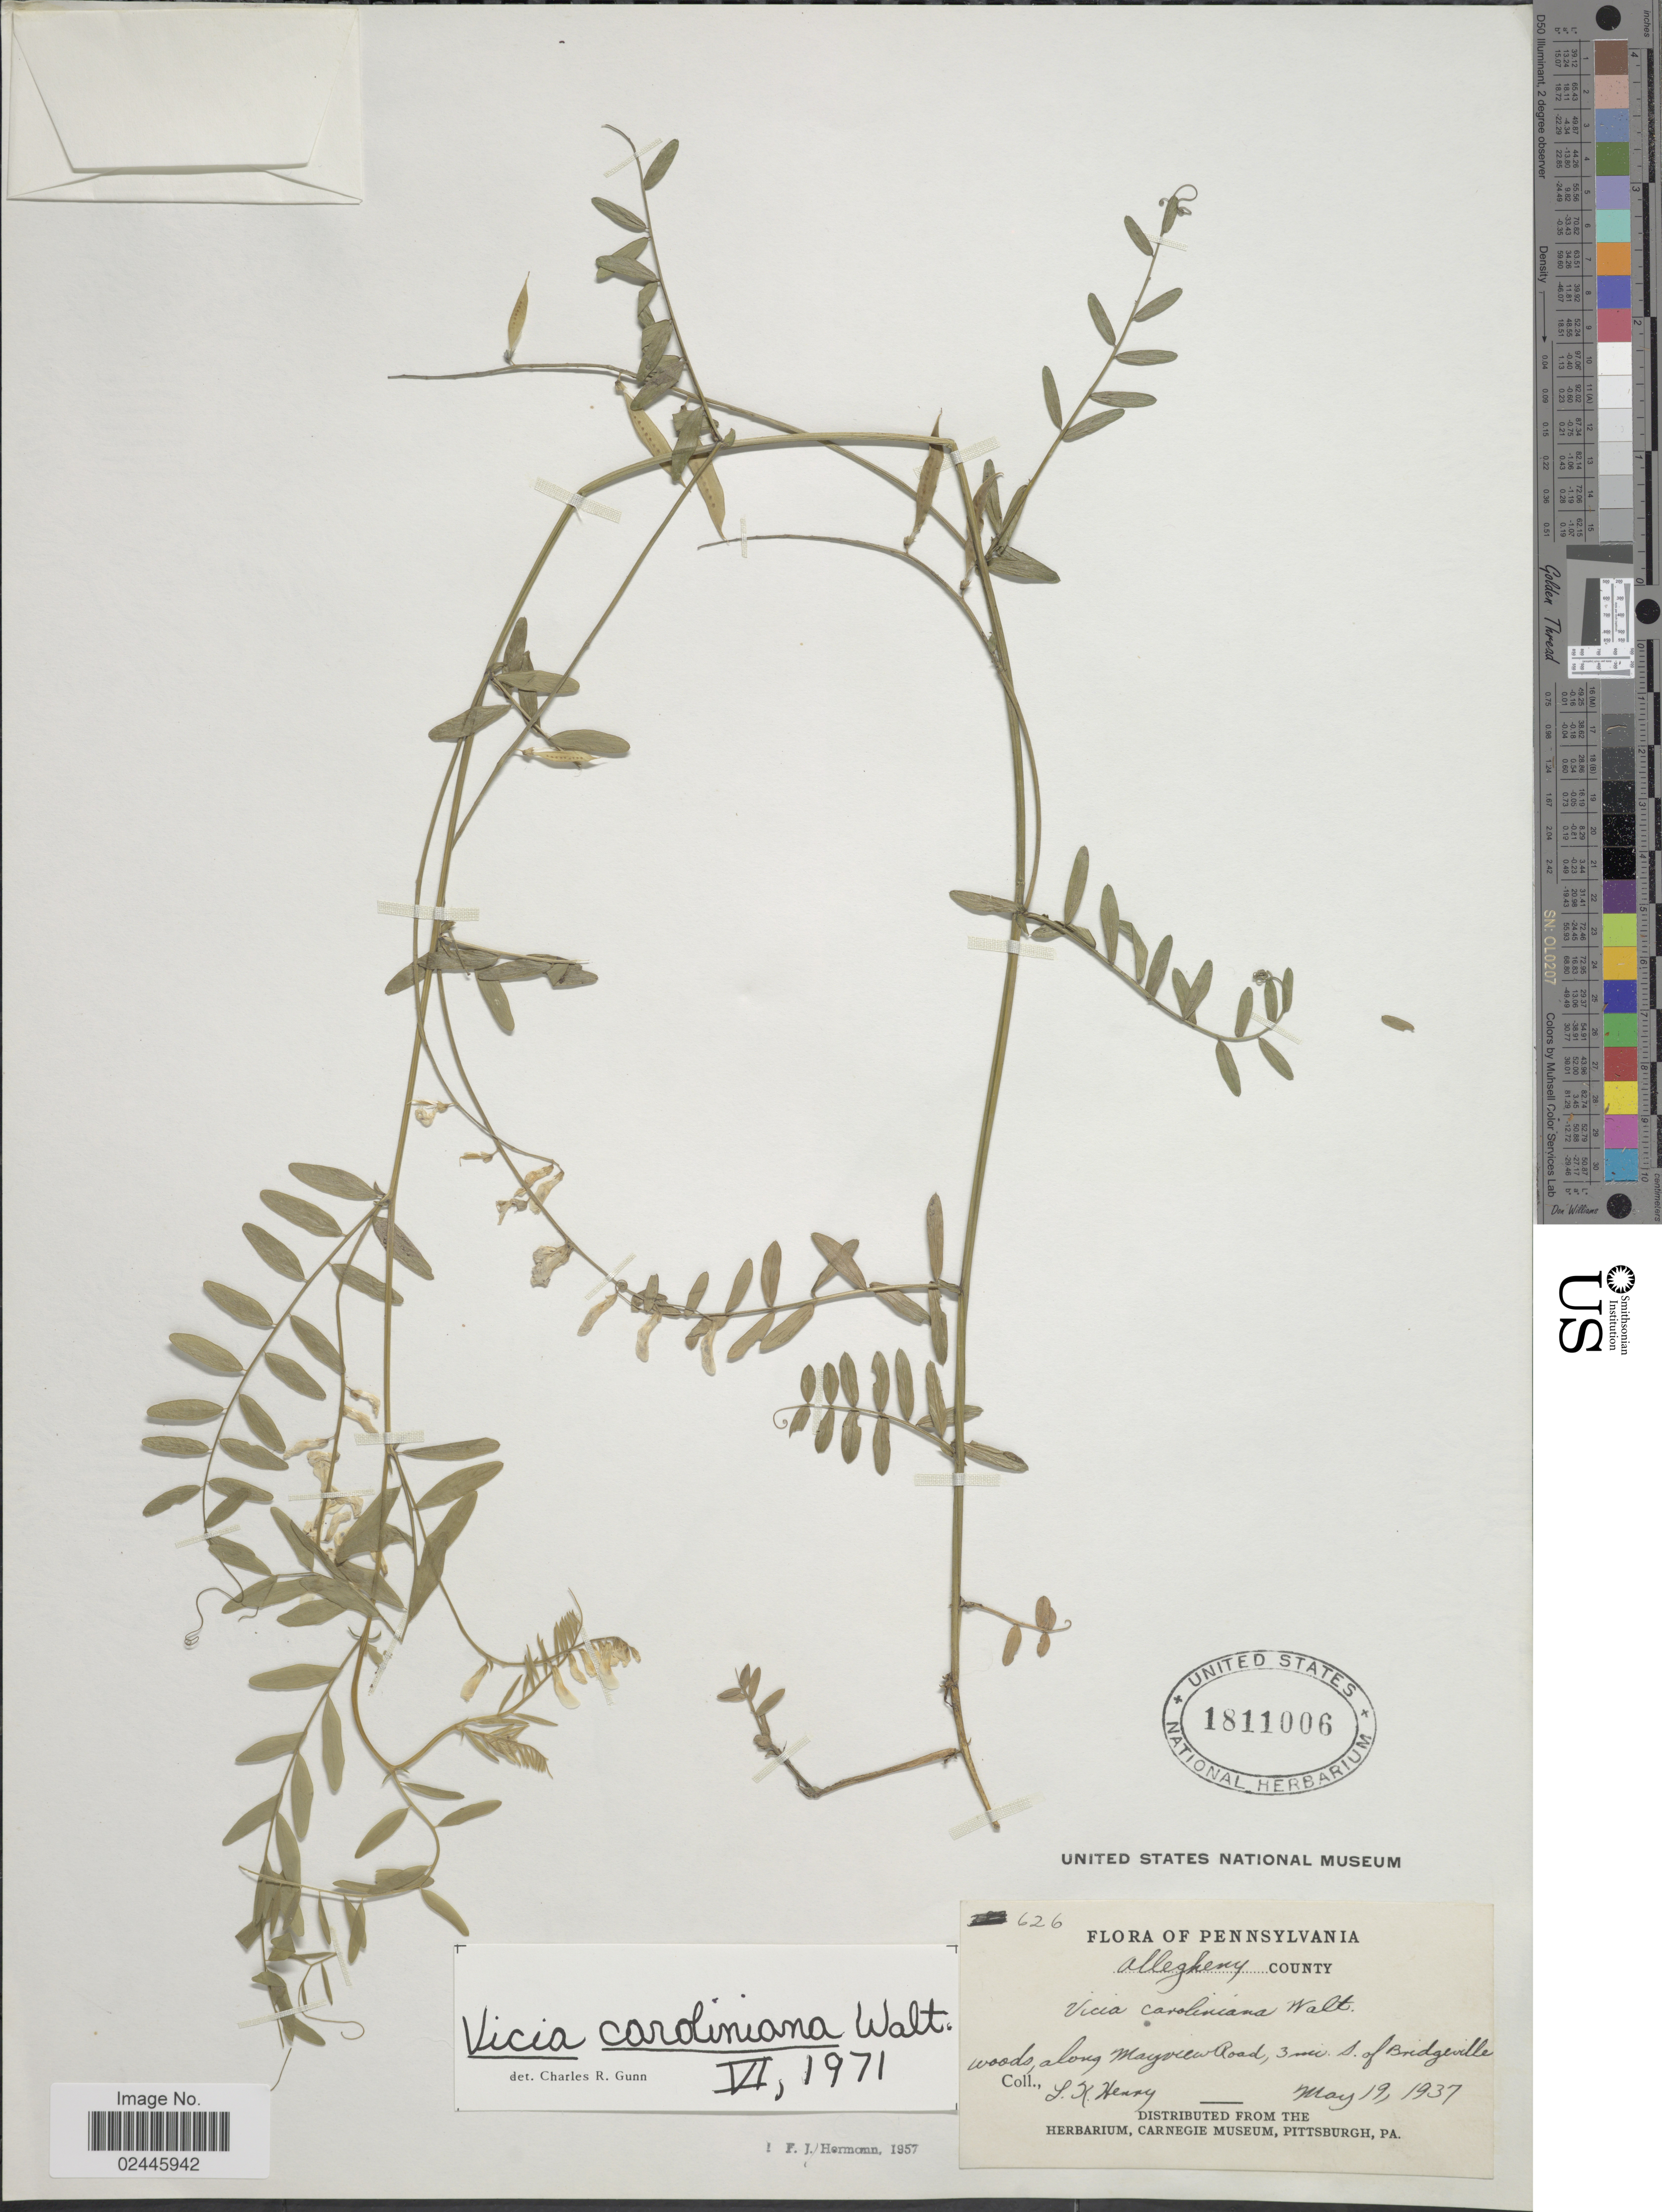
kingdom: Plantae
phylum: Tracheophyta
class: Magnoliopsida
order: Fabales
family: Fabaceae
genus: Vicia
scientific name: Vicia caroliniana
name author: Walter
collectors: L. K. Henry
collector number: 626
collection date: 1937-05-19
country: United States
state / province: Pennsylvania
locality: Allegheny County, along Mayville Road, 3 mi. s. of Bridgeville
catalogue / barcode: US 1811006